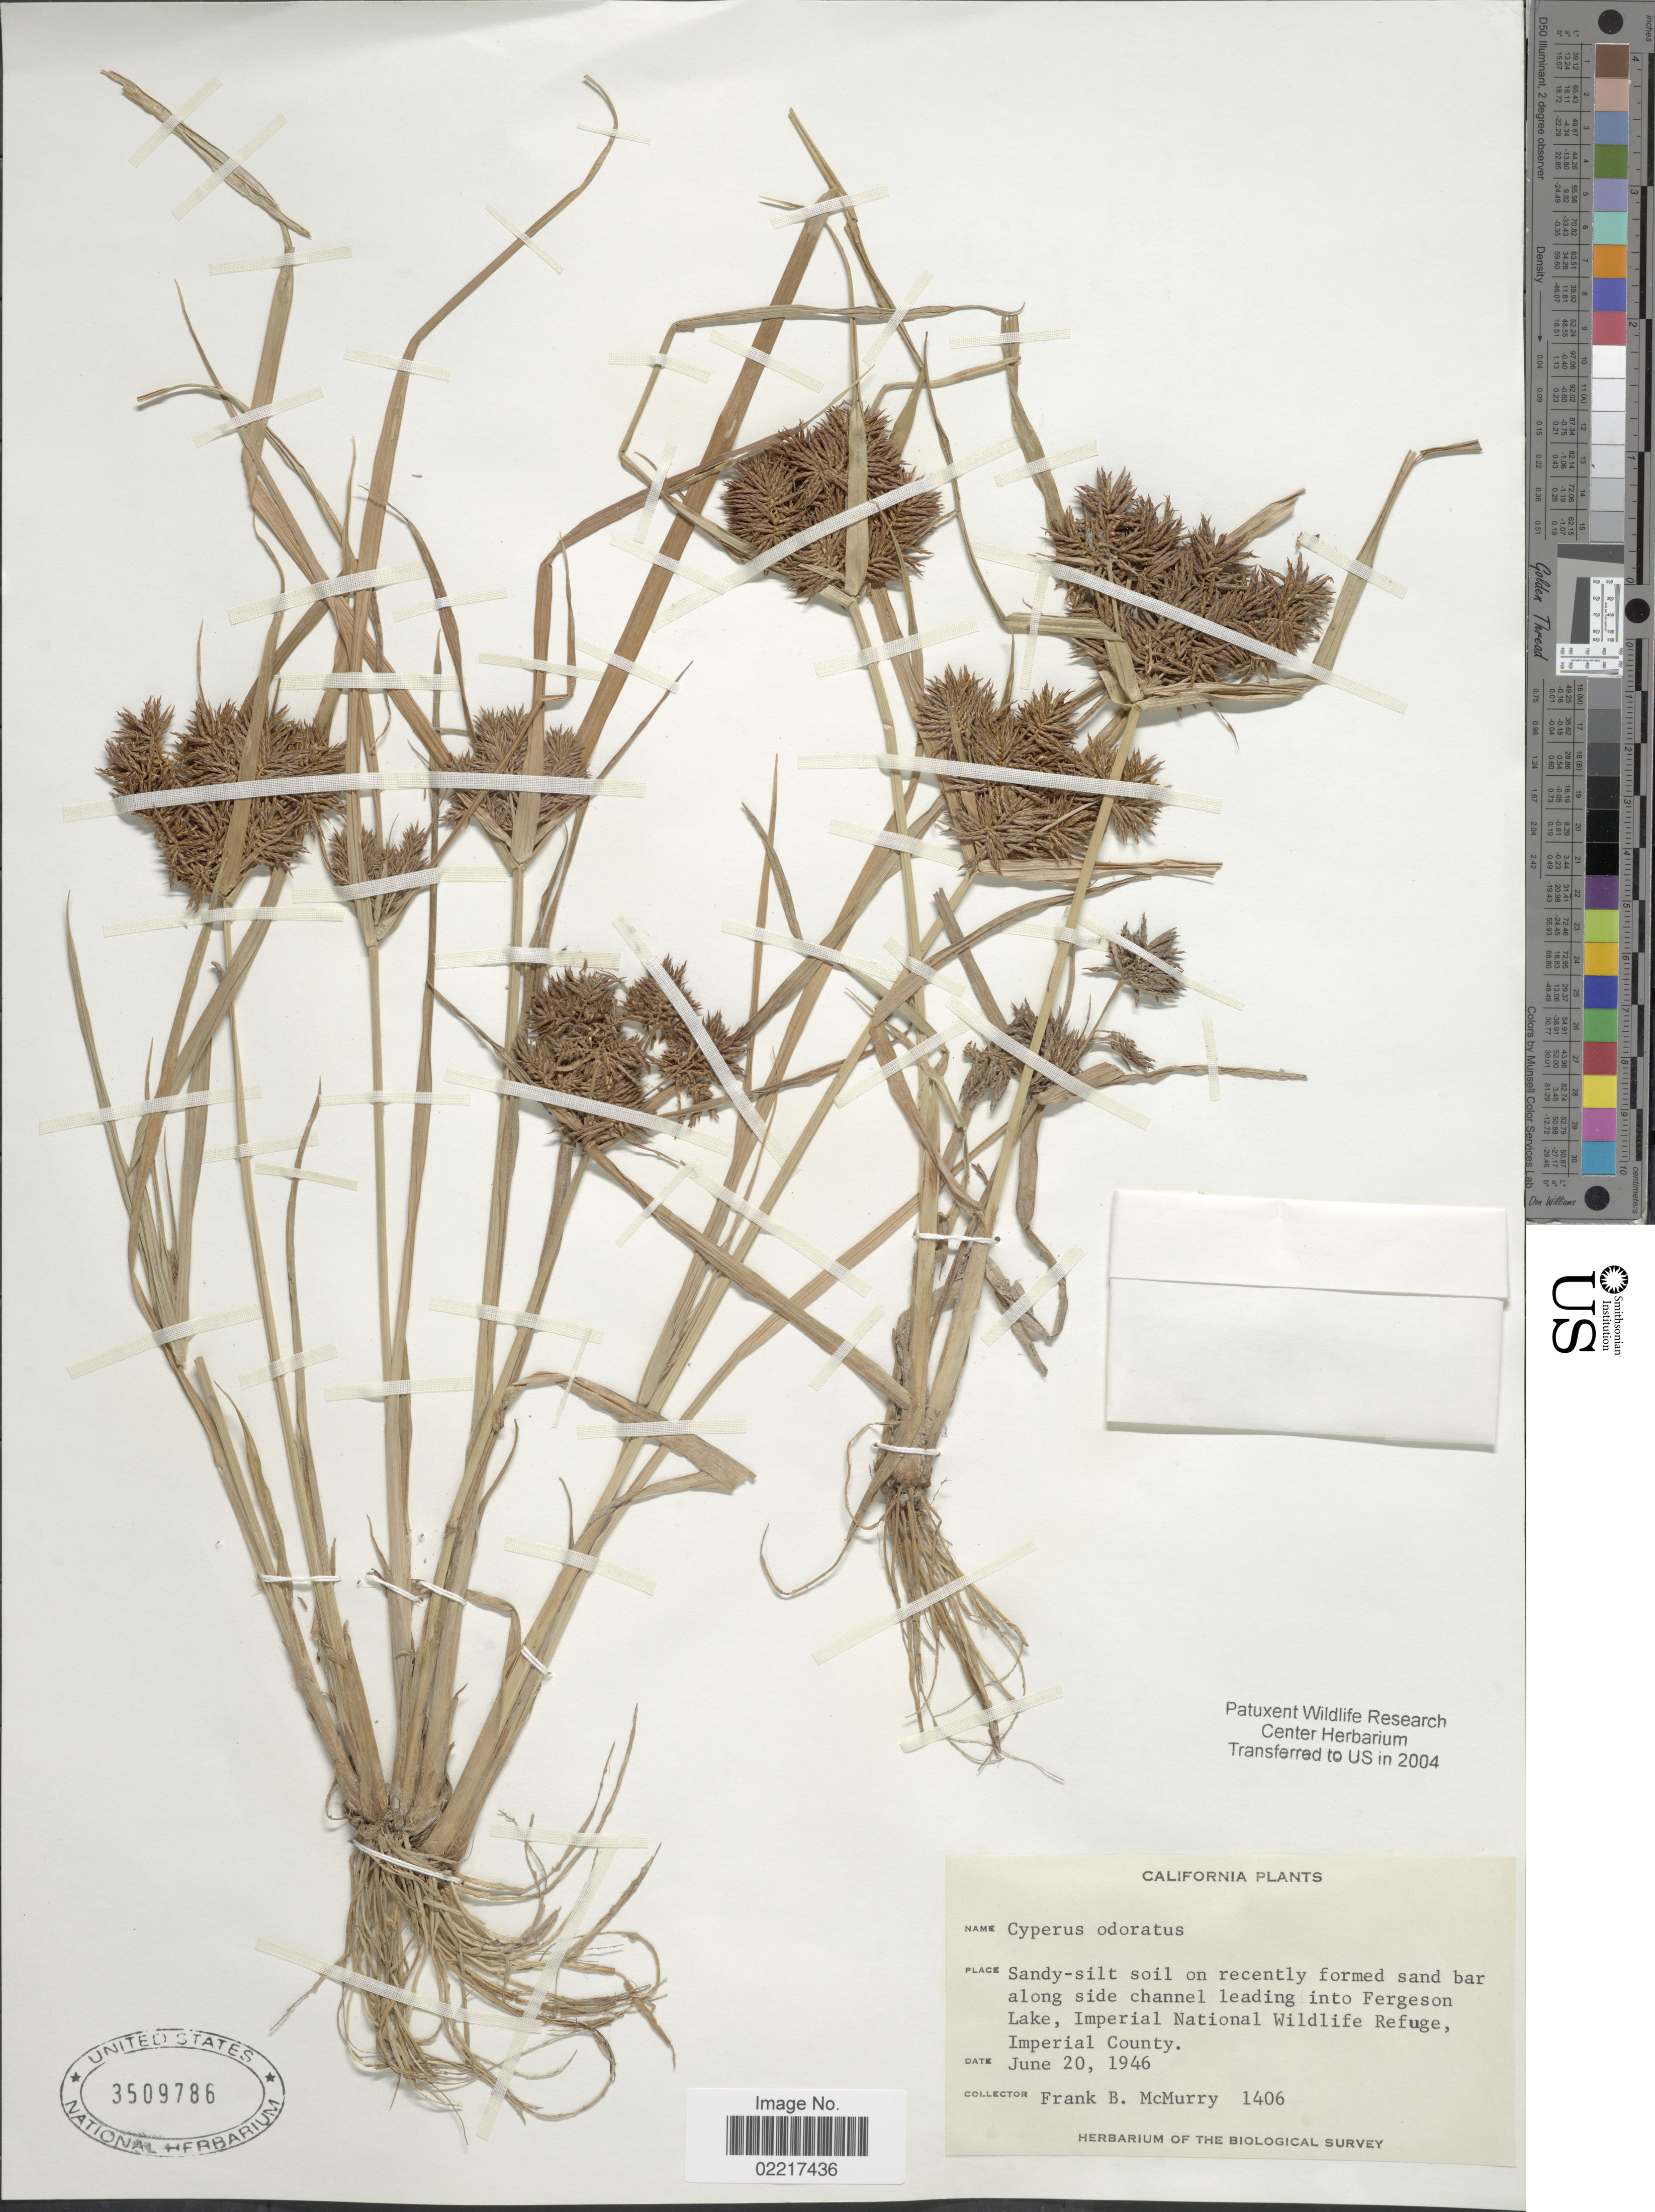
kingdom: Plantae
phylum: Tracheophyta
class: Liliopsida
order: Poales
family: Cyperaceae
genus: Cyperus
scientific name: Cyperus odoratus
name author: L.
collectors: F. McMurray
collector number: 1406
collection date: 1946-06-20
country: United States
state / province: California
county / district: Imperial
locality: Sandy-silt soil on recently formed sand bar along side channel leading into Fergeson lake, Imperial National Wildlife Refuge, Imperial County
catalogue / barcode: US 3509786